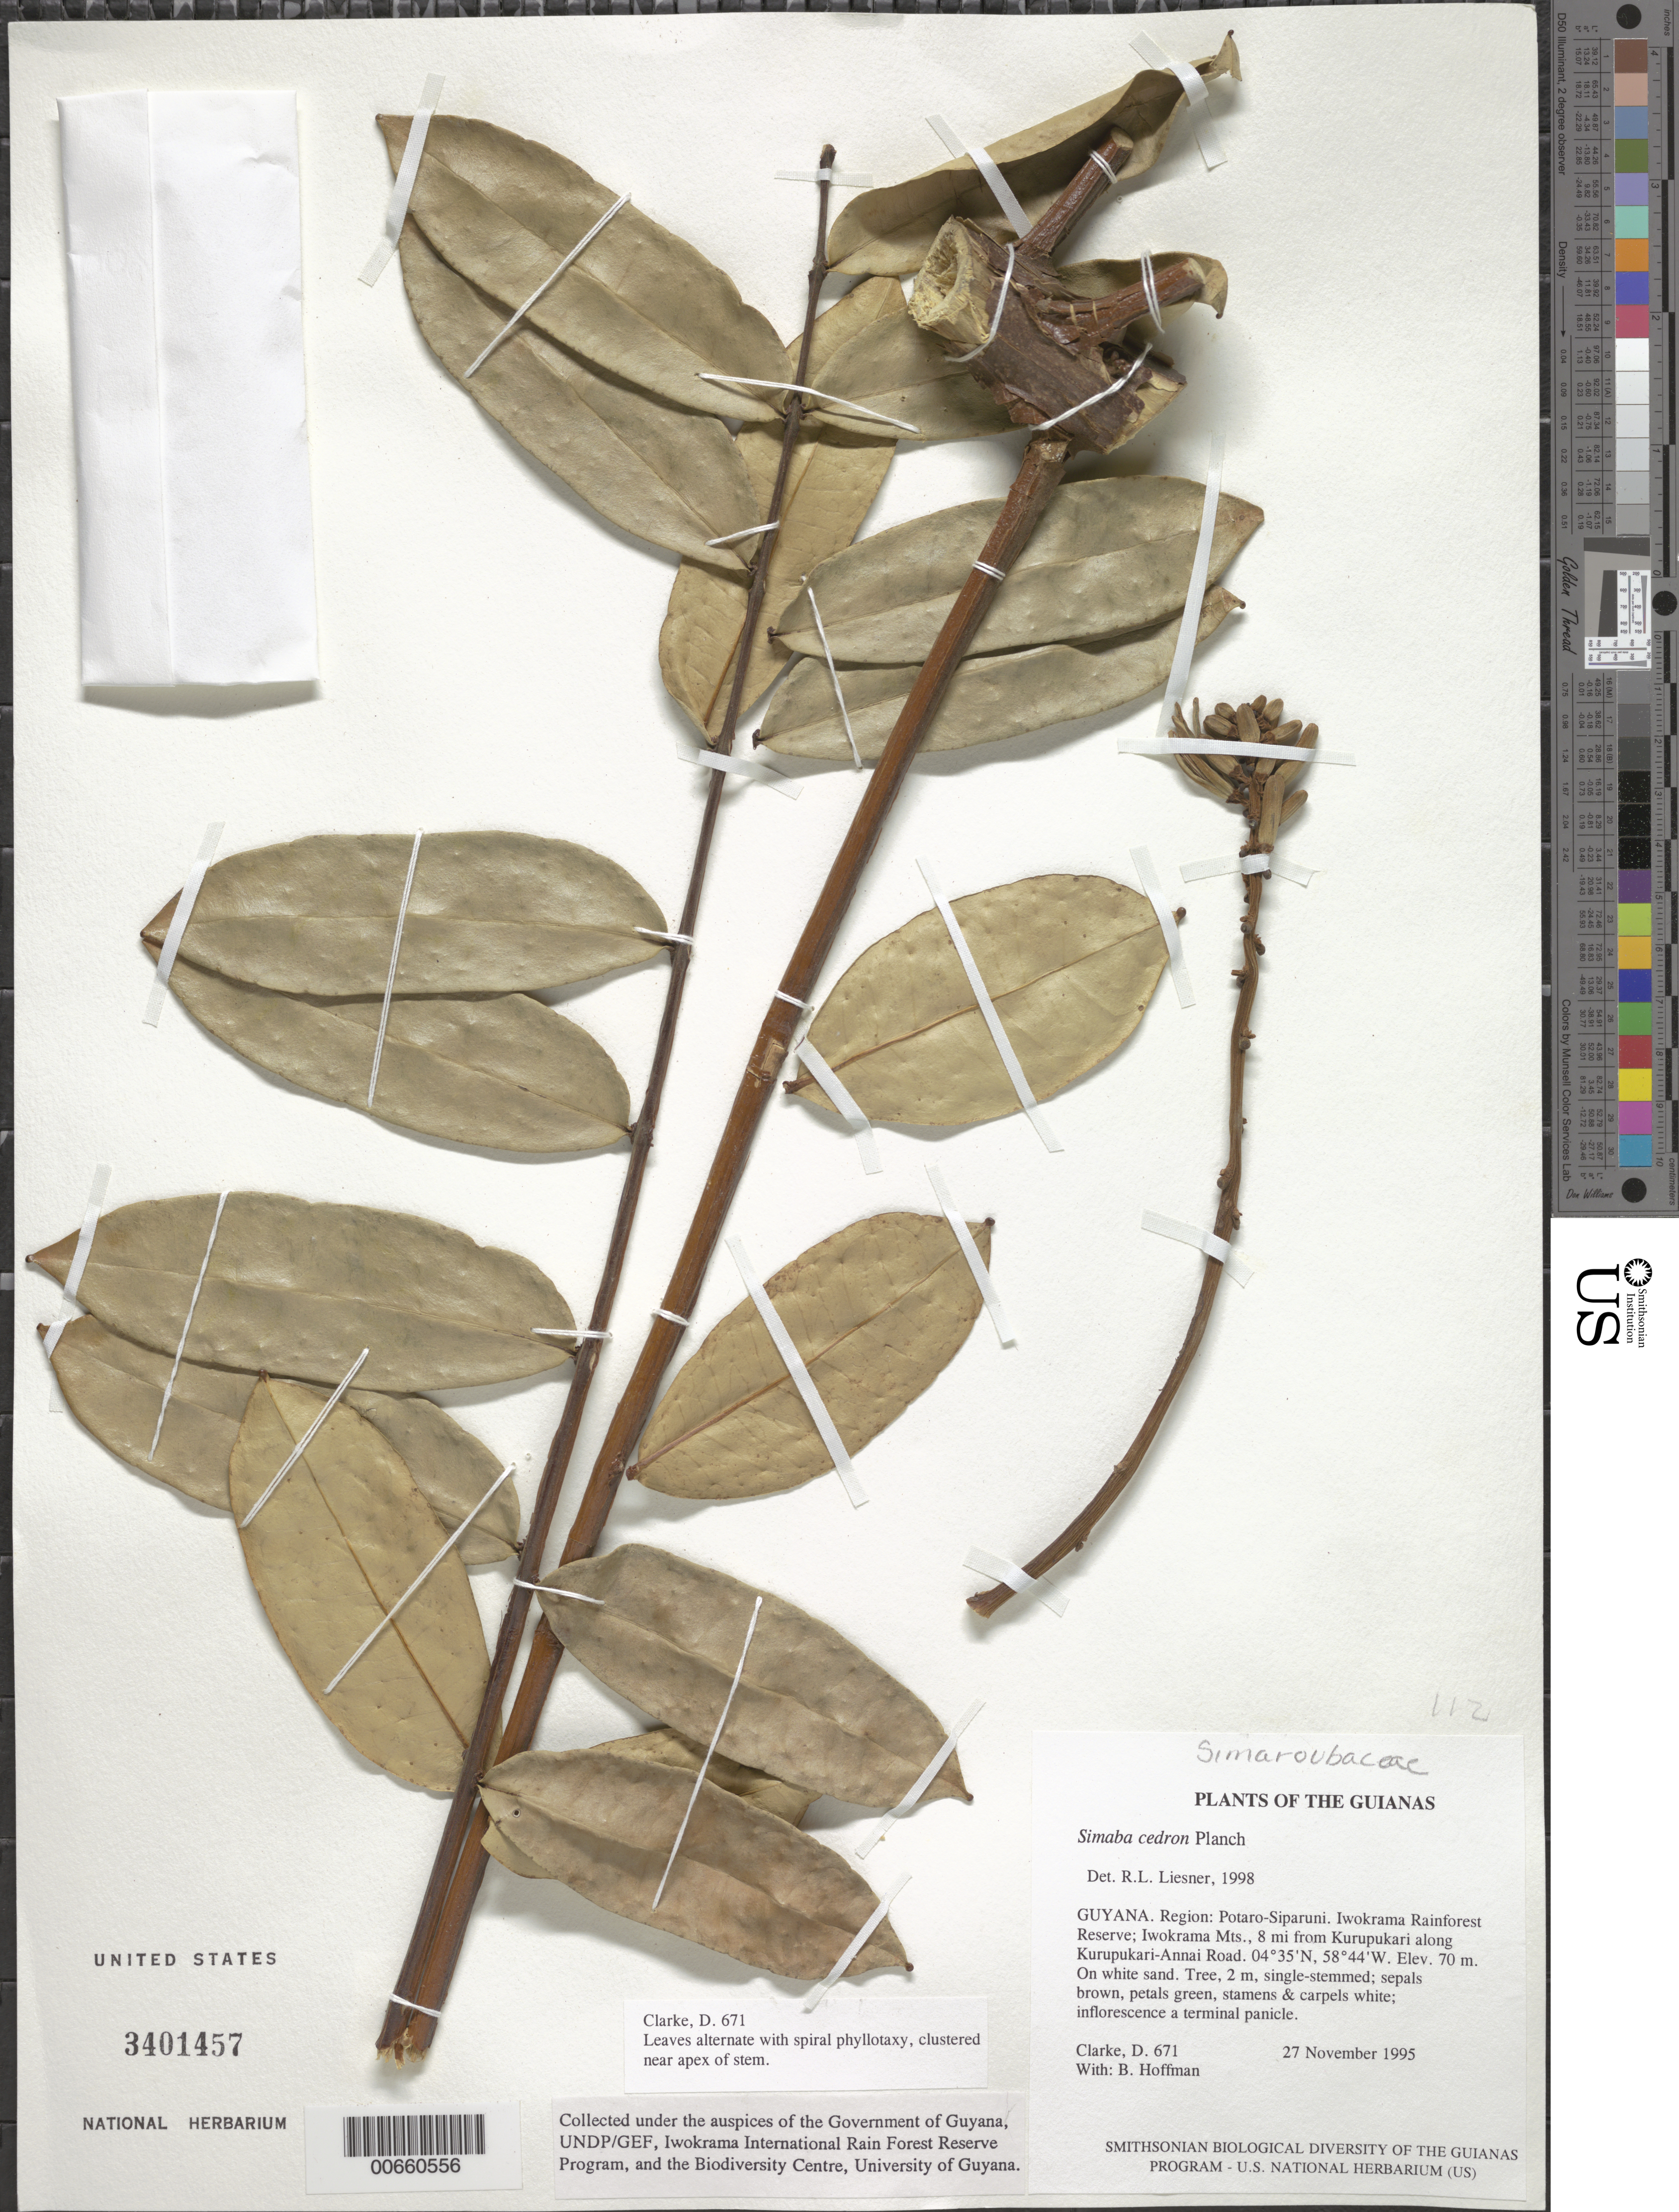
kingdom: Plantae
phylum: Tracheophyta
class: Magnoliopsida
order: Sapindales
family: Simaroubaceae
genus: Homalolepis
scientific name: Homalolepis cedron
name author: (Planch.) Devecchi & Pirani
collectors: H. D. Clarke & B. Hoffman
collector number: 671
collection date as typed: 27 November 1995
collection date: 1995-11-27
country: Guyana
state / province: Potaro-Siparuni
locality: Iwokrama Rainforest Reserve; Iwokrama Mts., 8 mi from Kurupukari along Kurupukari-Annai Road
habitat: On white sand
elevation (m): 70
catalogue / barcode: US 3401457